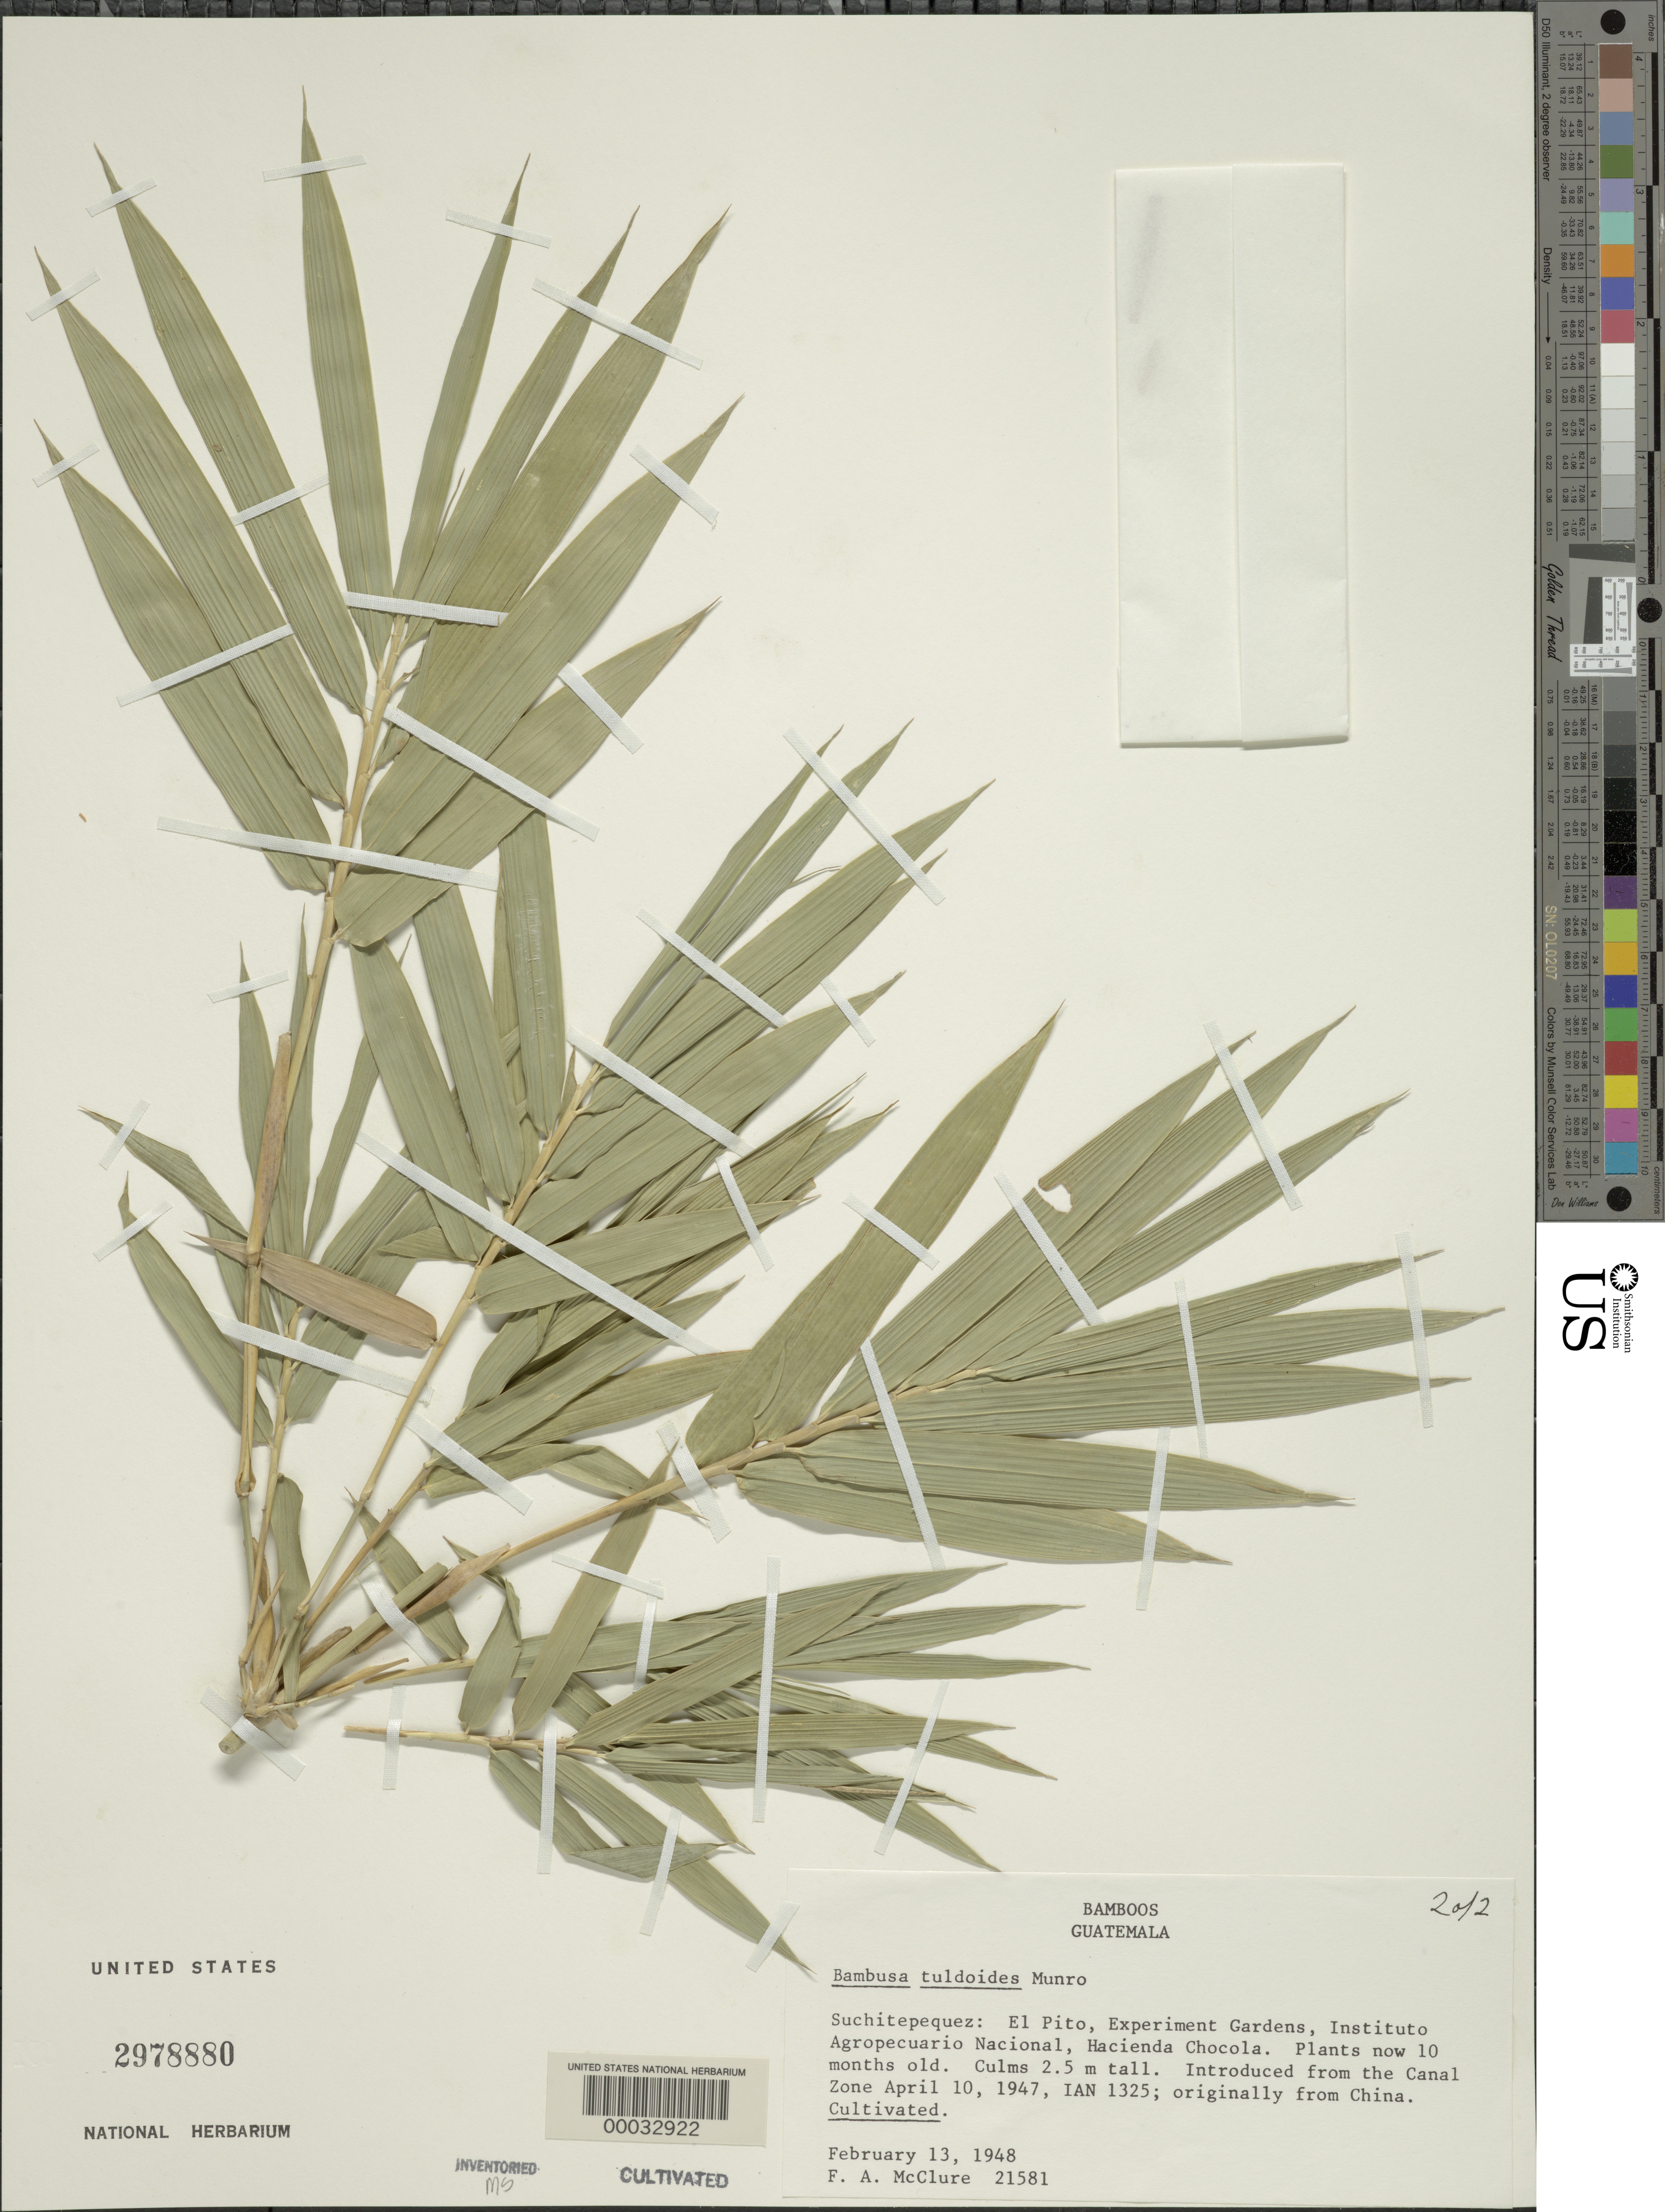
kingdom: Plantae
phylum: Tracheophyta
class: Liliopsida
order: Poales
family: Poaceae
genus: Bambusa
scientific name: Bambusa tuldoides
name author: Munro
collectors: F. A. McClure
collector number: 21581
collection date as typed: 13 Feb 1948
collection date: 1948-02-13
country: Guatemala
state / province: Suchitepéquez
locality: Experimental garden - El Pito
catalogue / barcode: US 2978880